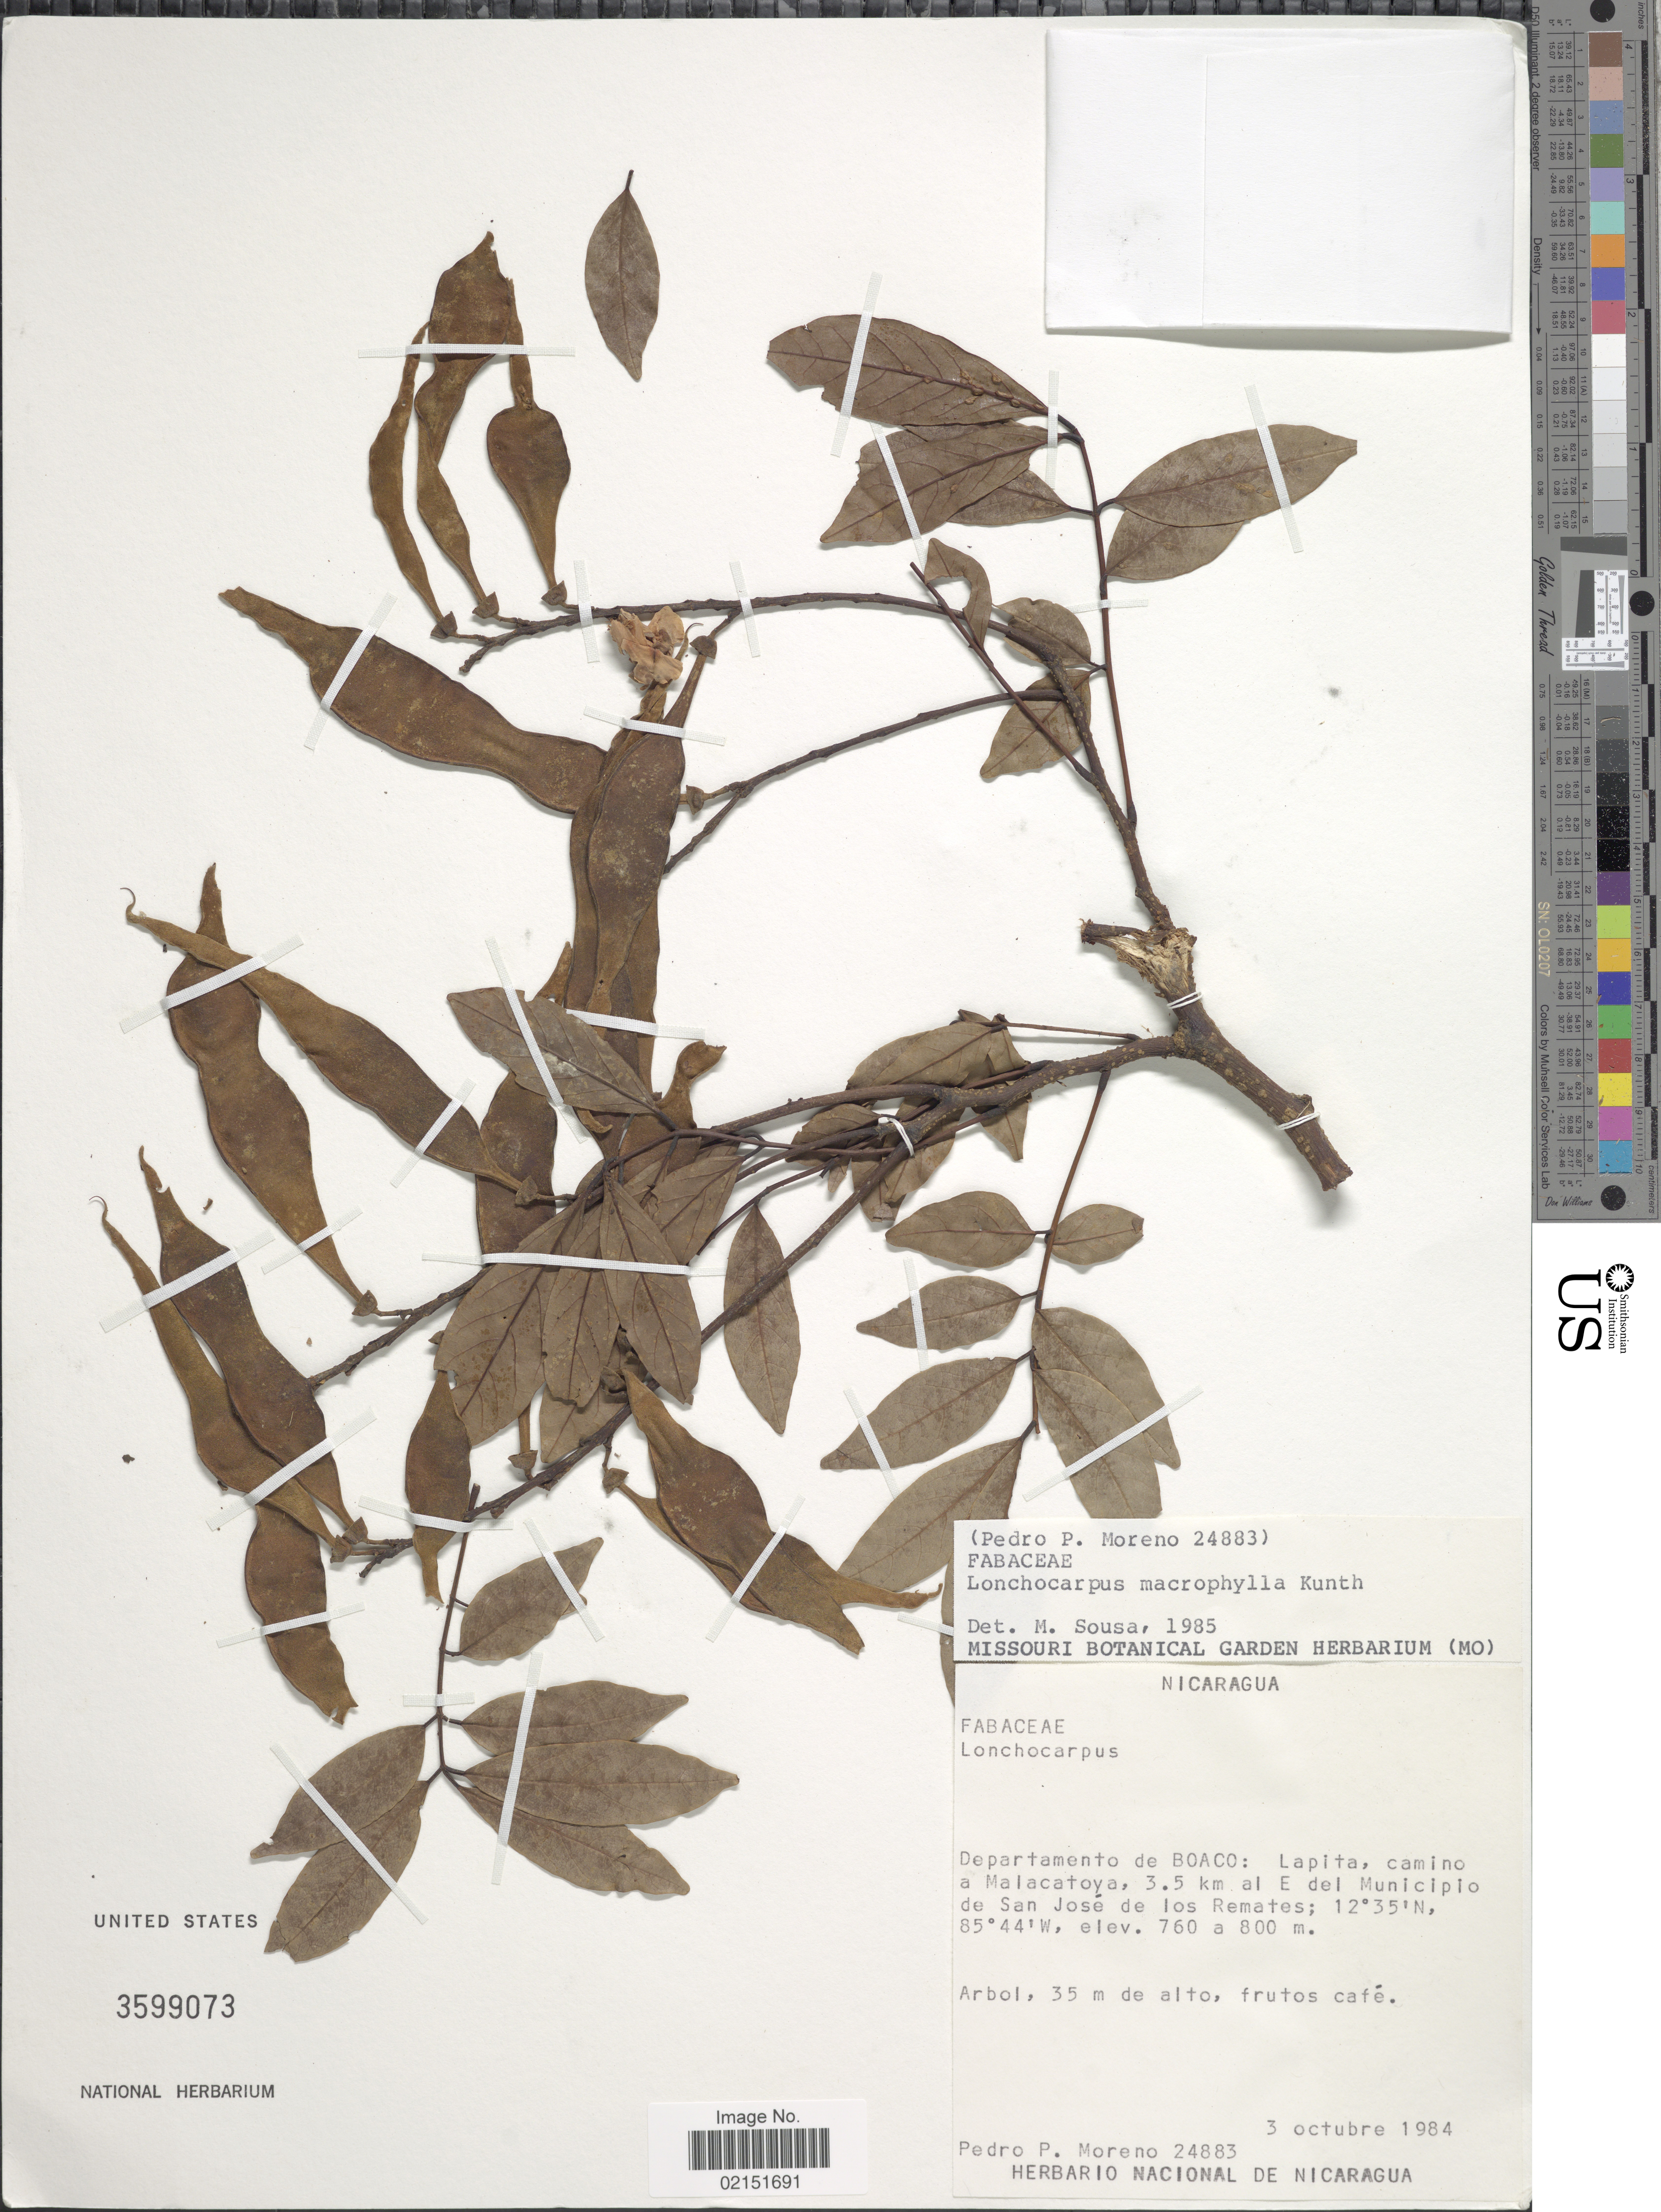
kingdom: Plantae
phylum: Tracheophyta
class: Magnoliopsida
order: Fabales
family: Fabaceae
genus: Lonchocarpus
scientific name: Lonchocarpus macrophyllus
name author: Kunth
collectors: P. Moreno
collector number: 24883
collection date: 1984-10-03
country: Nicaragua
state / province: Boaco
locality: Lapita, camino a Malacatoya, 3.5 km al E del Municipio de San Jose de los Remates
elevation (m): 760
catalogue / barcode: US 3599073